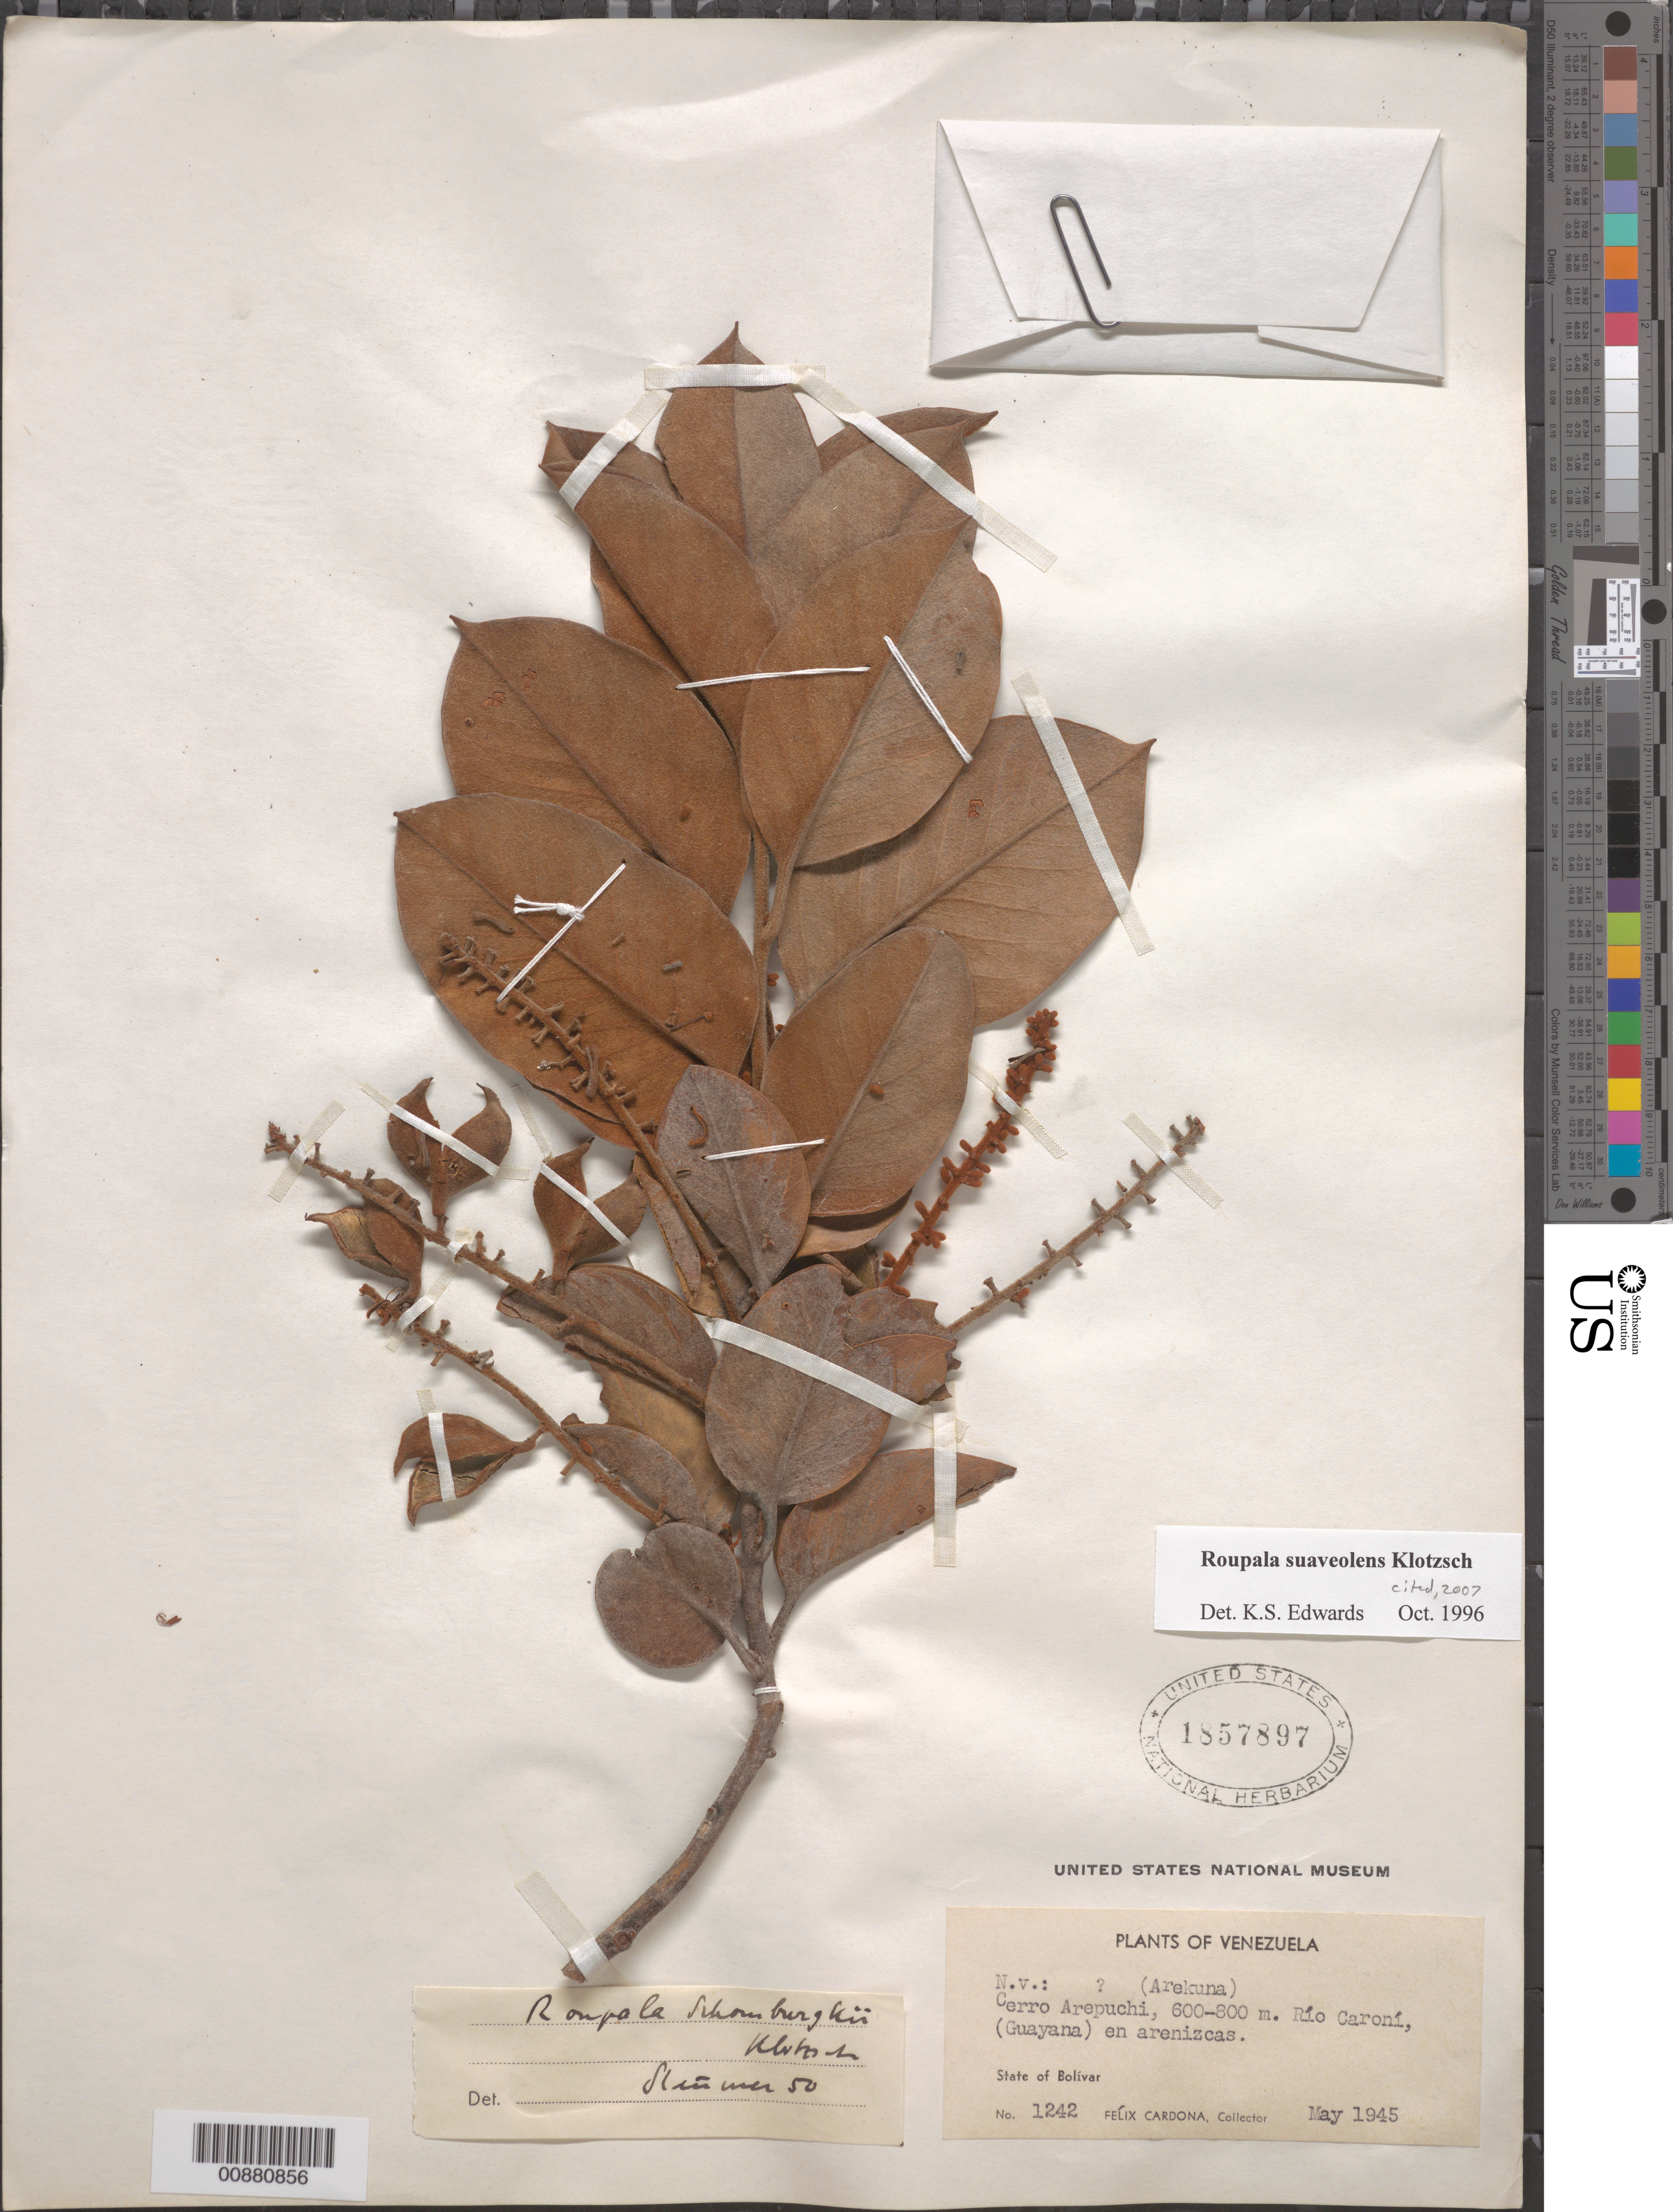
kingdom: Plantae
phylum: Tracheophyta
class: Magnoliopsida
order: Proteales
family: Proteaceae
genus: Roupala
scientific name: Roupala suaveolens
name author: Klotzsch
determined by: Edwards, K. S.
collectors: F. Cardona Puig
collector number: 1242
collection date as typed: May-45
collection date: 1945-05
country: Venezuela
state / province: Bolívar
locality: Río Caroní, Cerro Arepuchi (Guayana)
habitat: Arenizcas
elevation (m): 600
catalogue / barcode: US 1857897